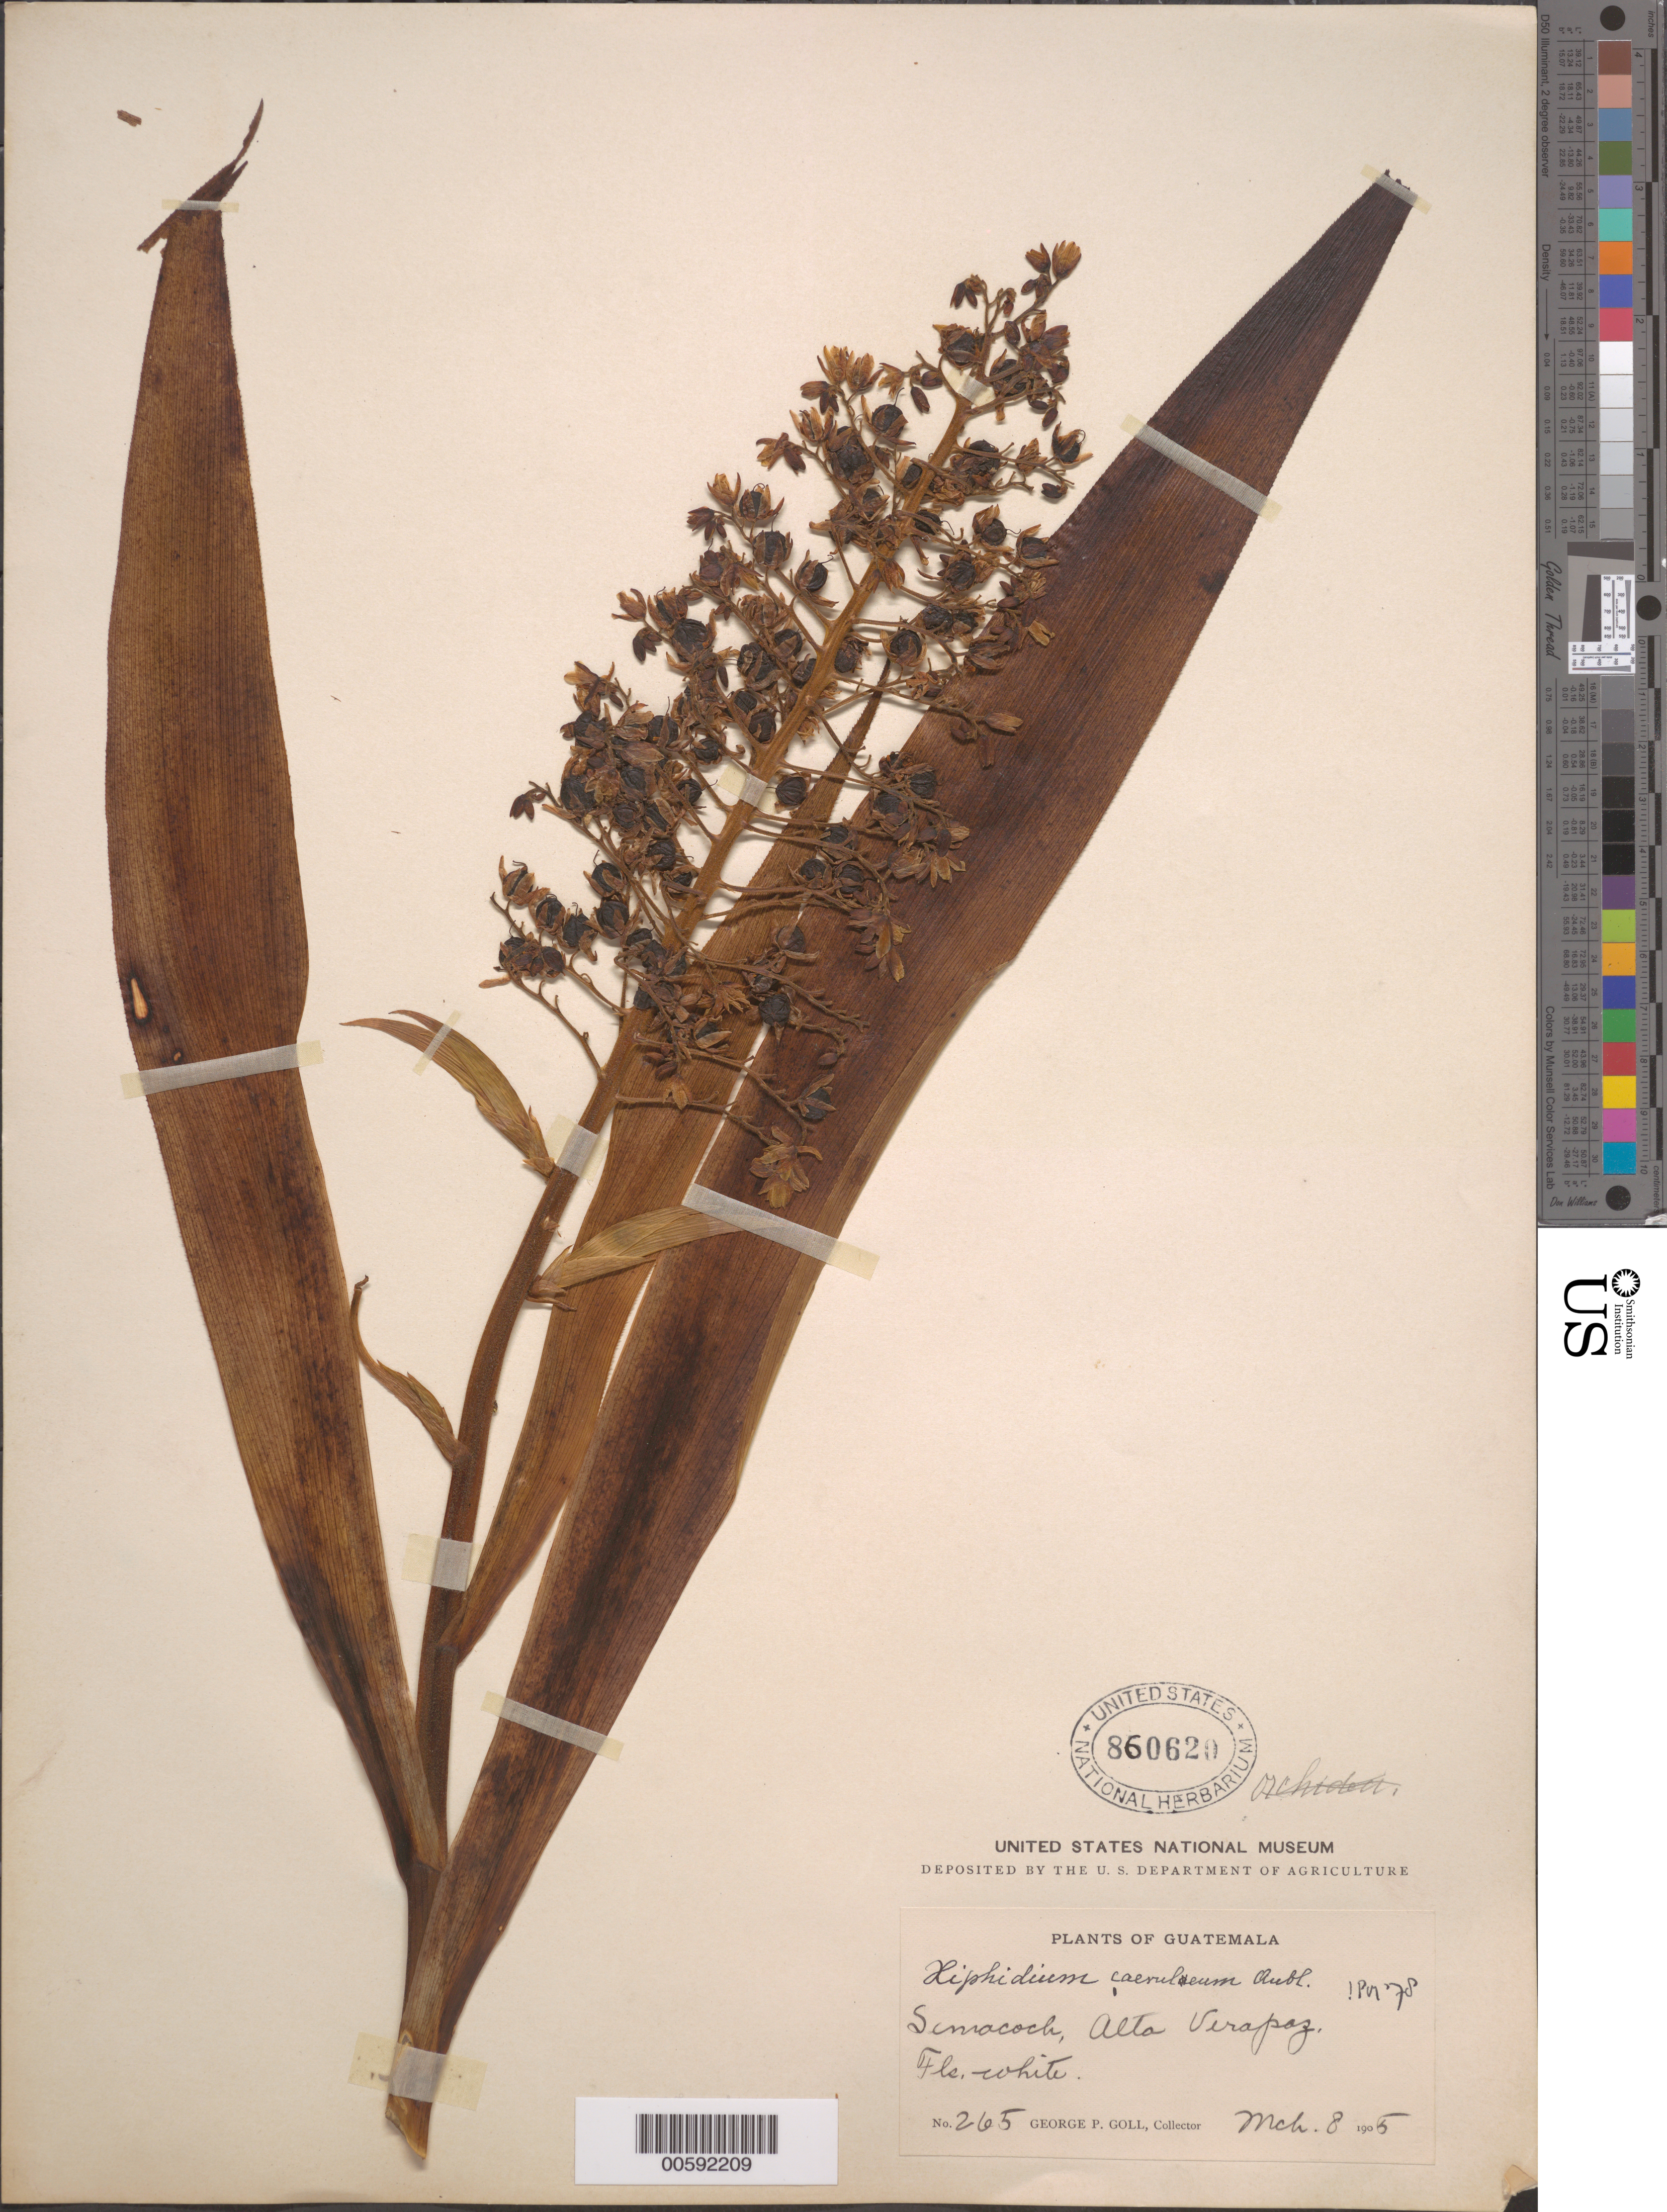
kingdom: Plantae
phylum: Tracheophyta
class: Liliopsida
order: Commelinales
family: Haemodoraceae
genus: Xiphidium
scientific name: Xiphidium caeruleum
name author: Aubl.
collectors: G. Goll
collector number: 265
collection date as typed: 08 Mar 1905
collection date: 1905-03-08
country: Guatemala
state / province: Alta Verapaz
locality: Semicoch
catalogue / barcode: US 860620